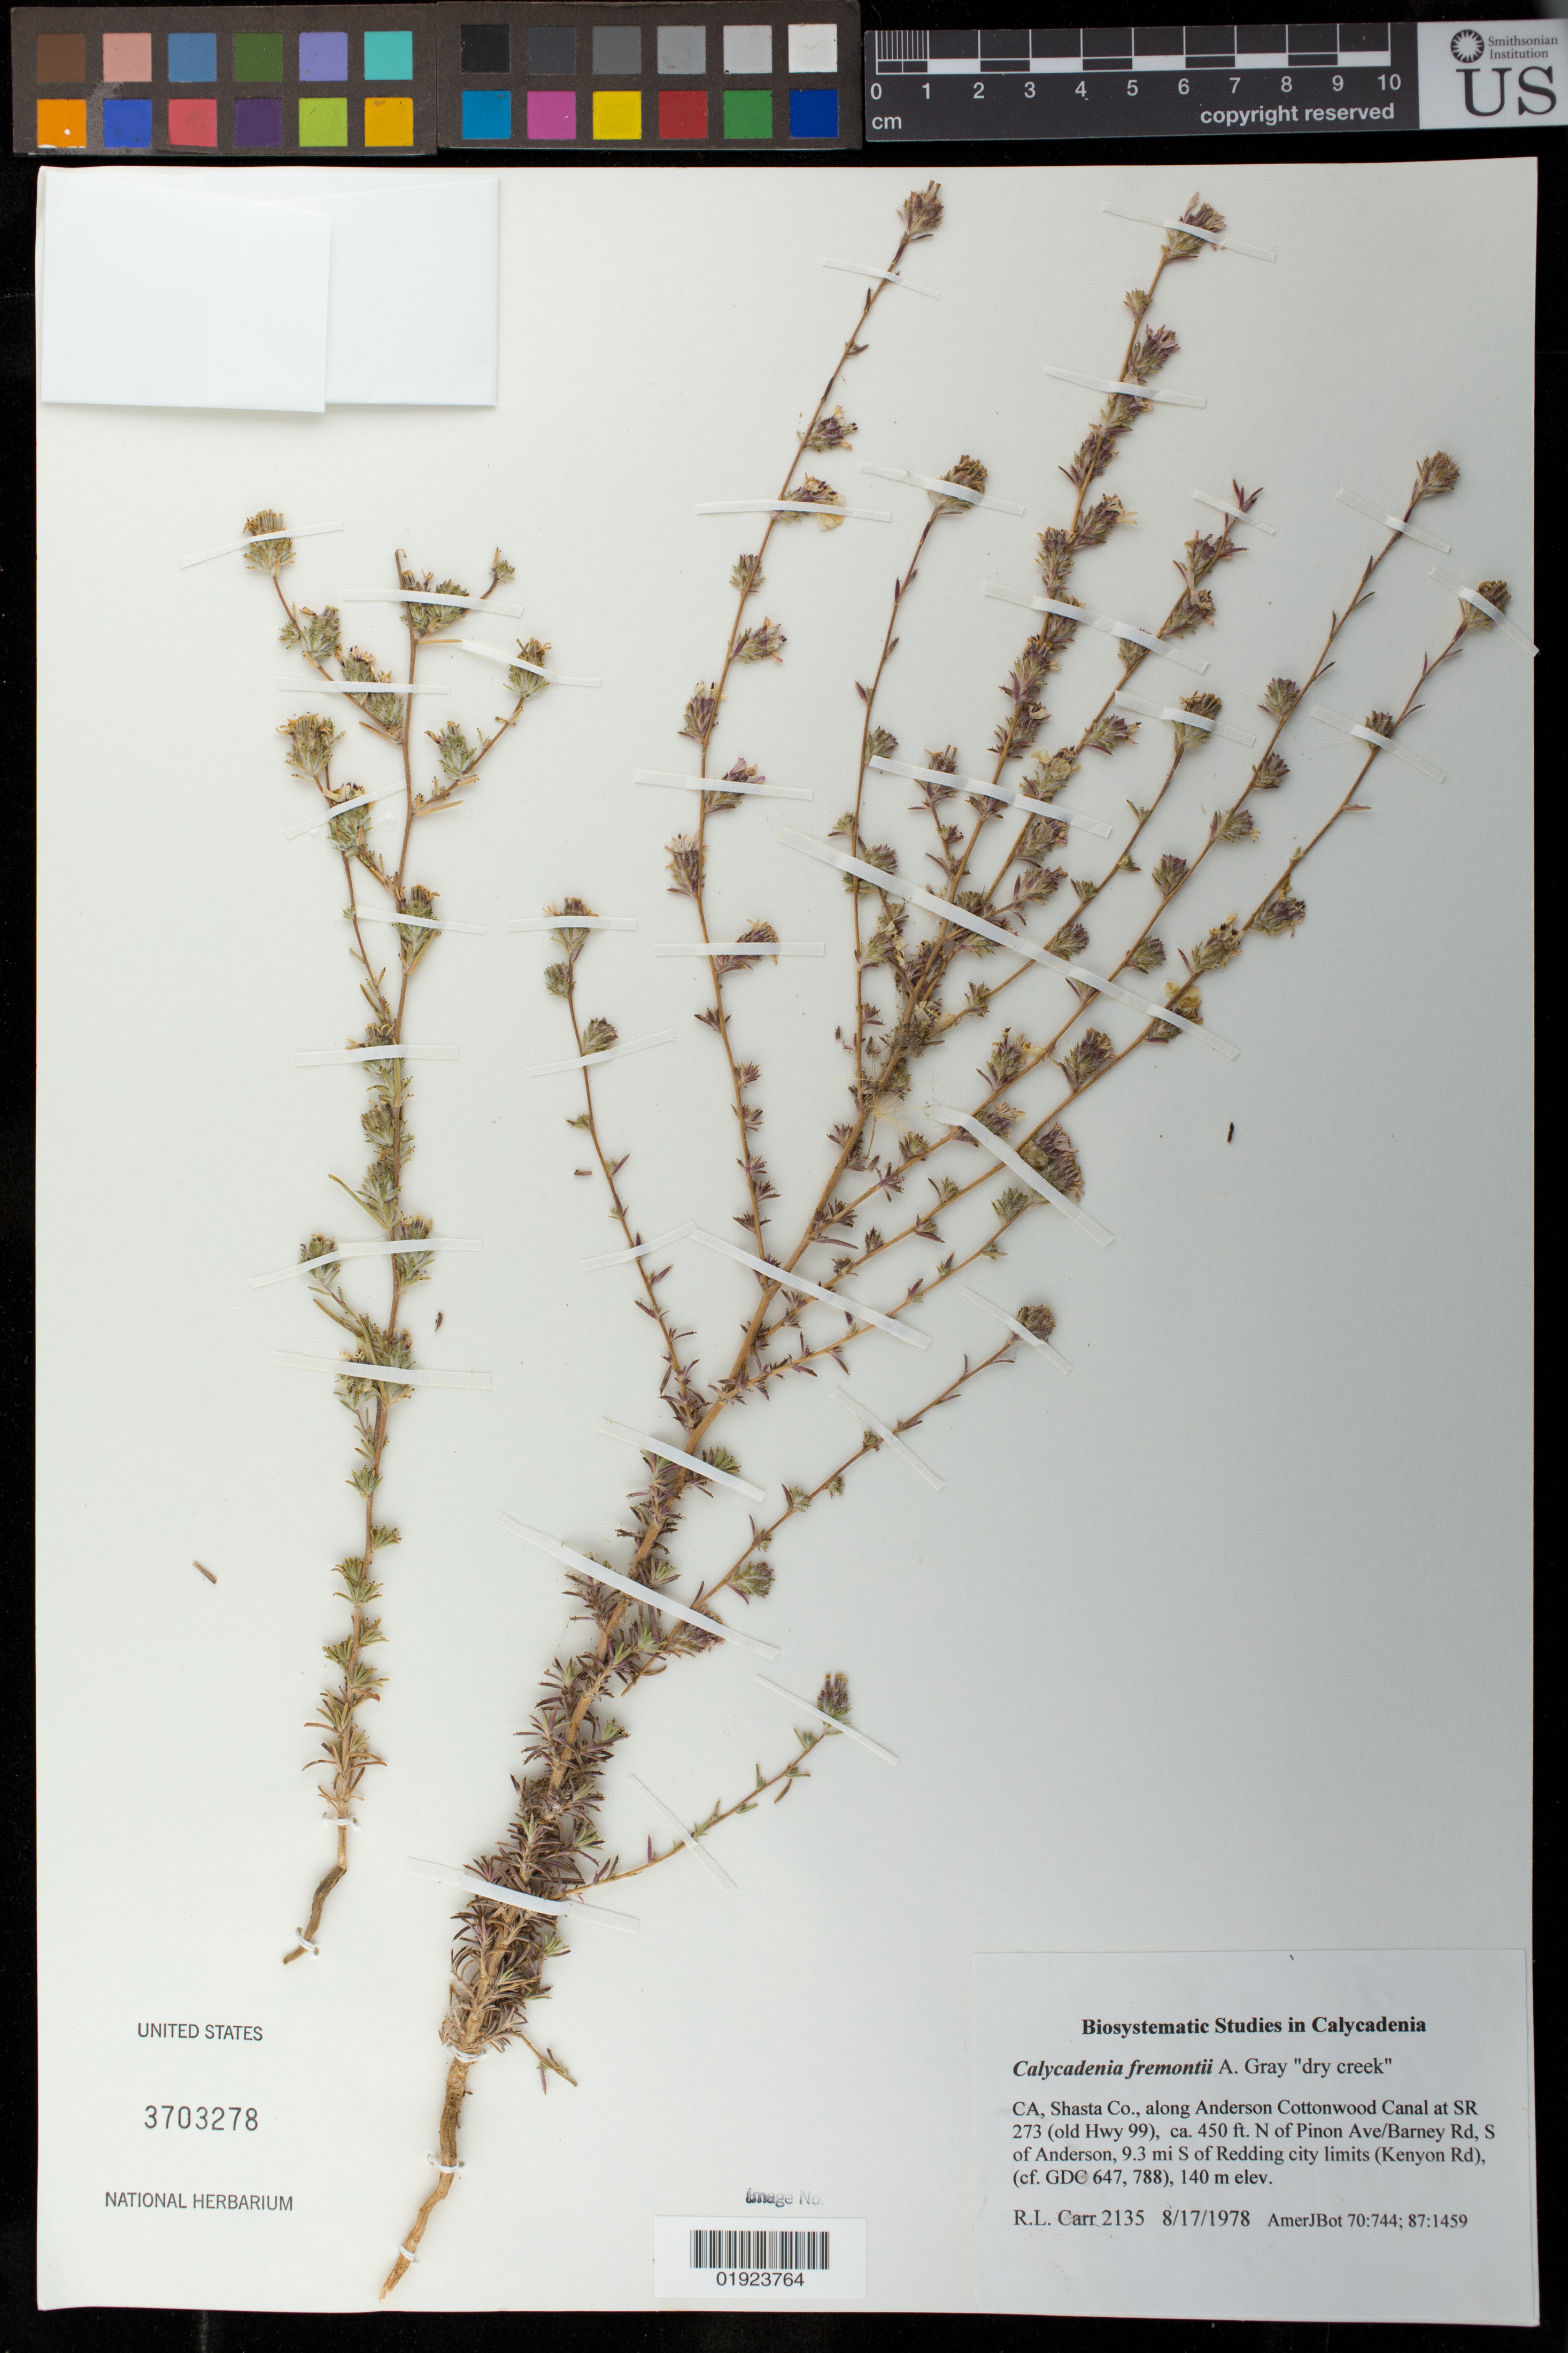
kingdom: Plantae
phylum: Tracheophyta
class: Magnoliopsida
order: Asterales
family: Asteraceae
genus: Calycadenia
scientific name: Calycadenia fremontii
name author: A. Gray in Emory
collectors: R. Carr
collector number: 2135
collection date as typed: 8/17/1978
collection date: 1978-08-17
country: United States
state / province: California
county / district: Shasta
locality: along Anderson Cottonwood Canal at SR 273 (old Hwy 99), ca. 450 ft. N of Pinon Ave/Barney Rd, S of Anderson, 9.3 mi S of Redding city limits (Kenyon Rd)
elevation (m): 140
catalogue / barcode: US 3703278